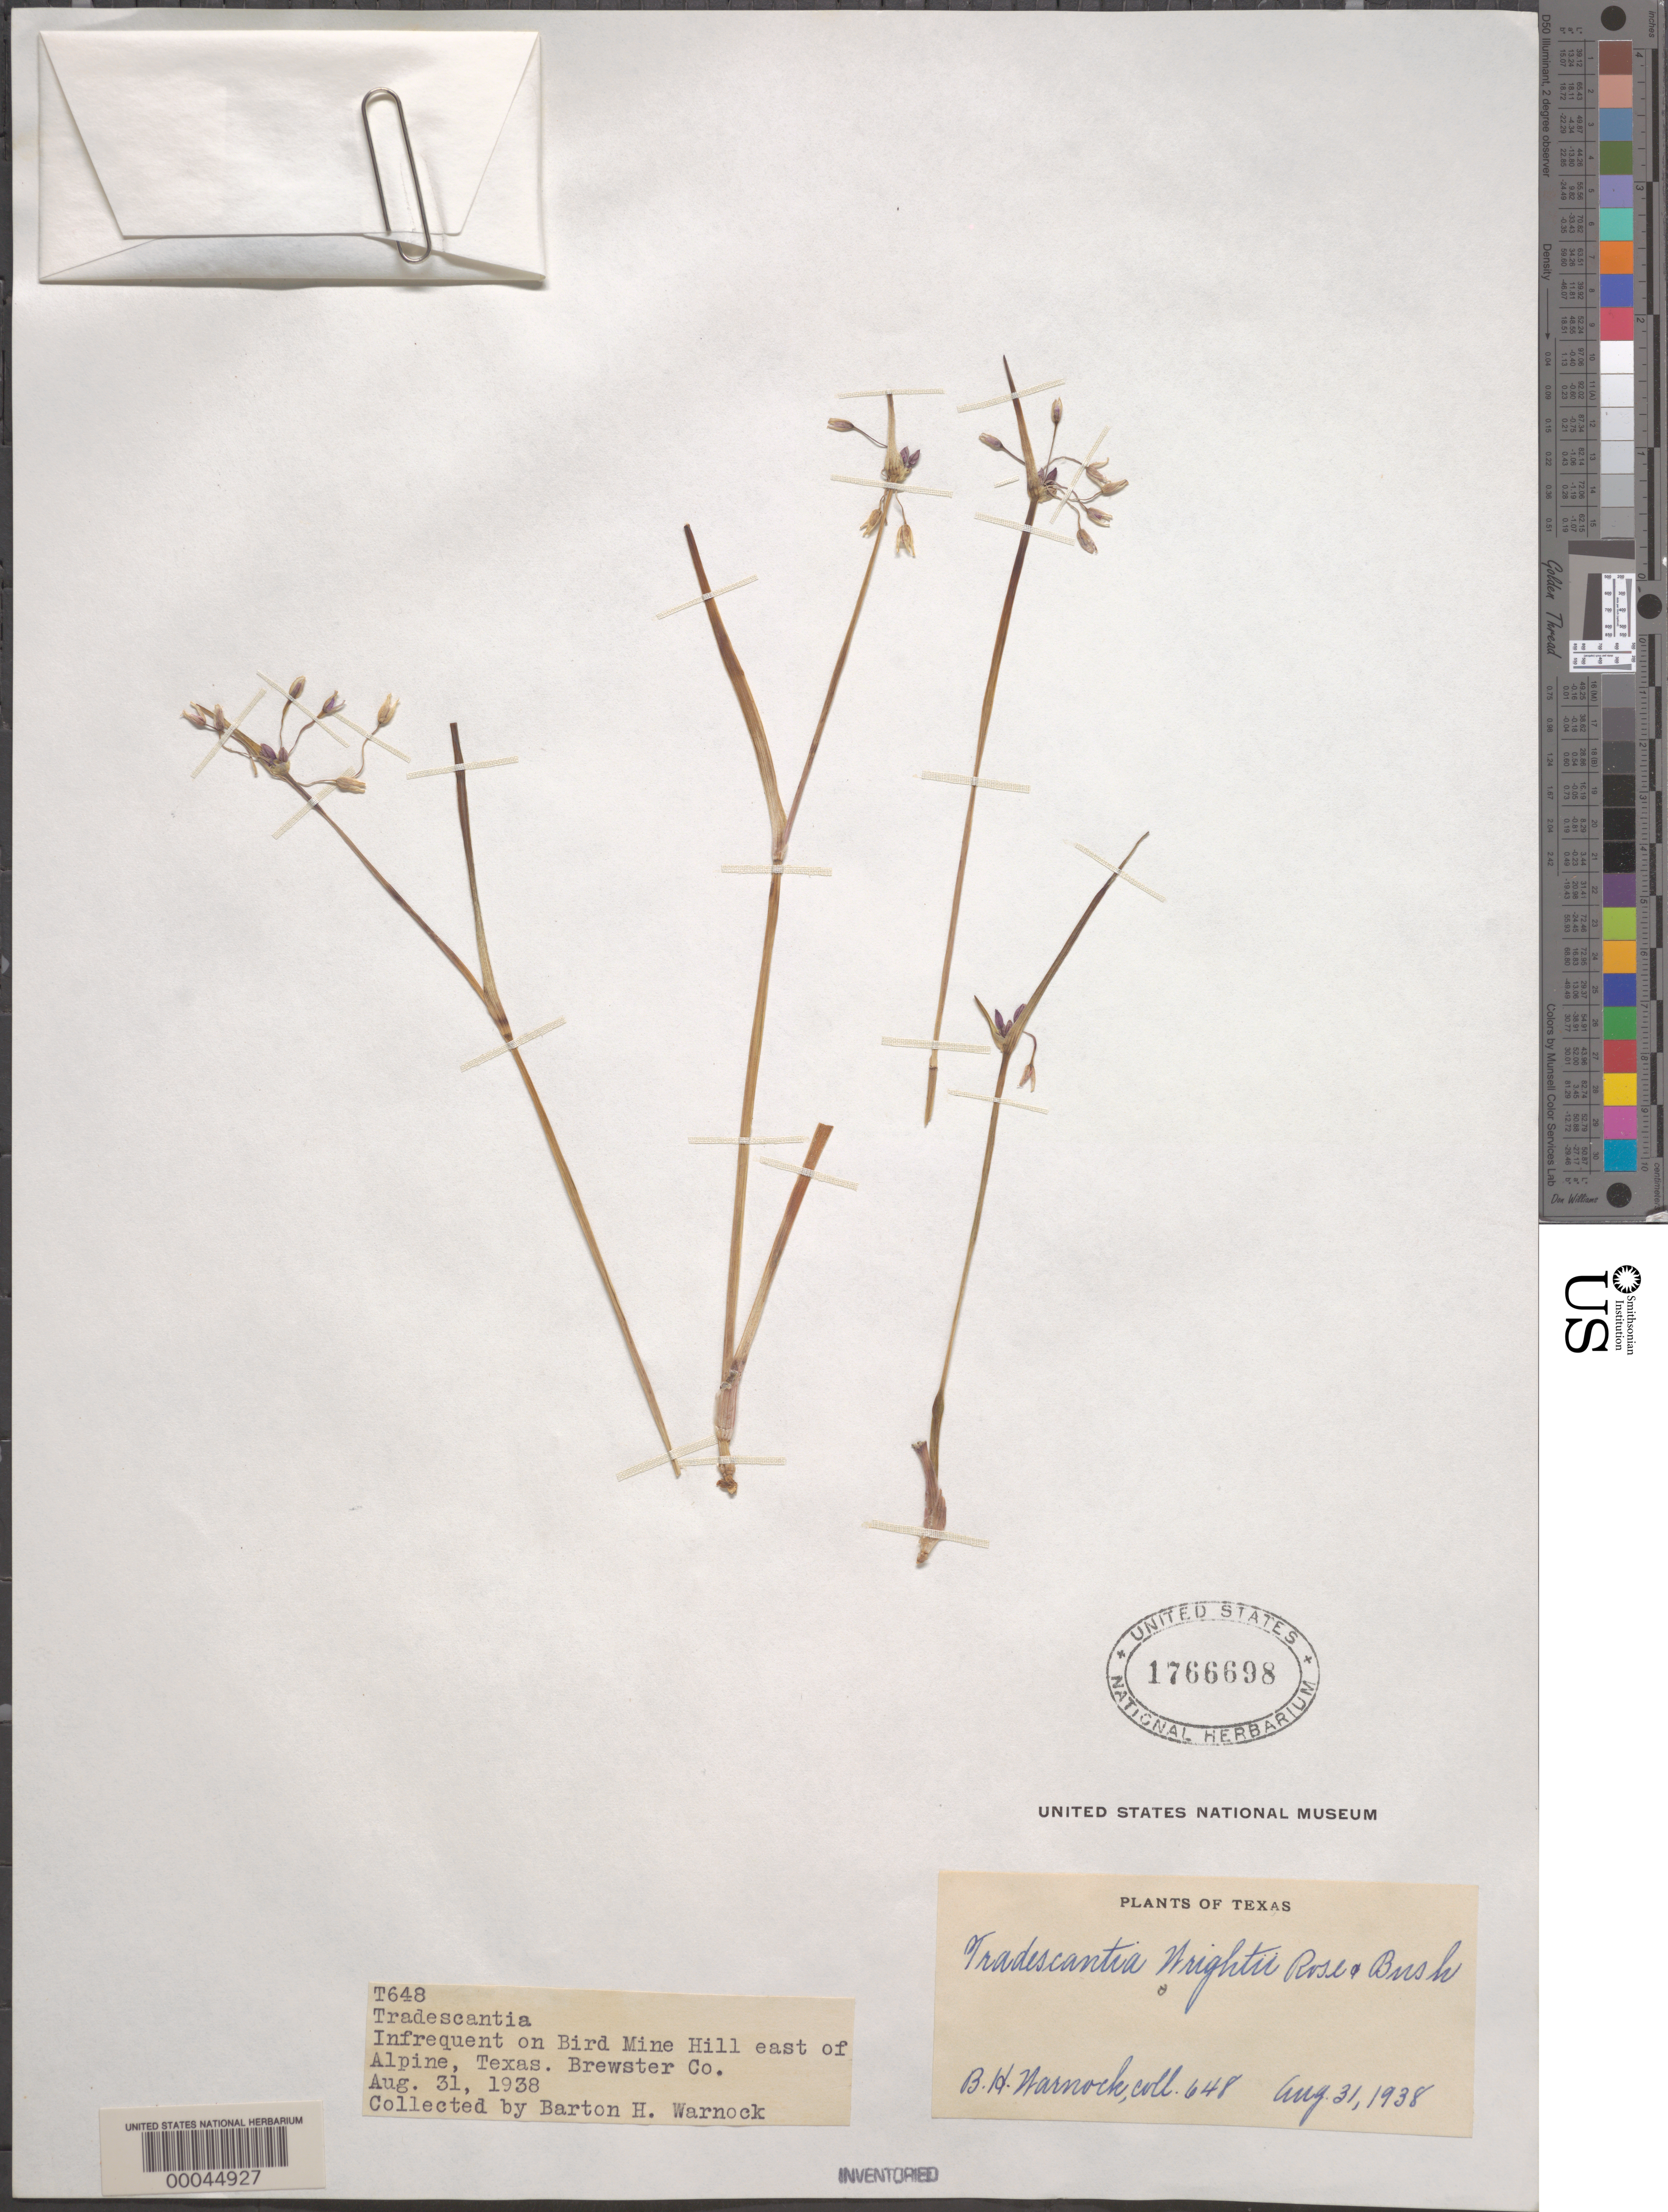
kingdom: Plantae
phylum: Tracheophyta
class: Liliopsida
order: Commelinales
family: Commelinaceae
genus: Tradescantia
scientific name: Tradescantia wrightii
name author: Rose & Bush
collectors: B. H. Warnock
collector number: T648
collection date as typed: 31 Aug 1938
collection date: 1938-08-31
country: United States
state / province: Texas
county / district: Brewster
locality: Bird Mine hill, E of Alpine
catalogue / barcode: US 1766698